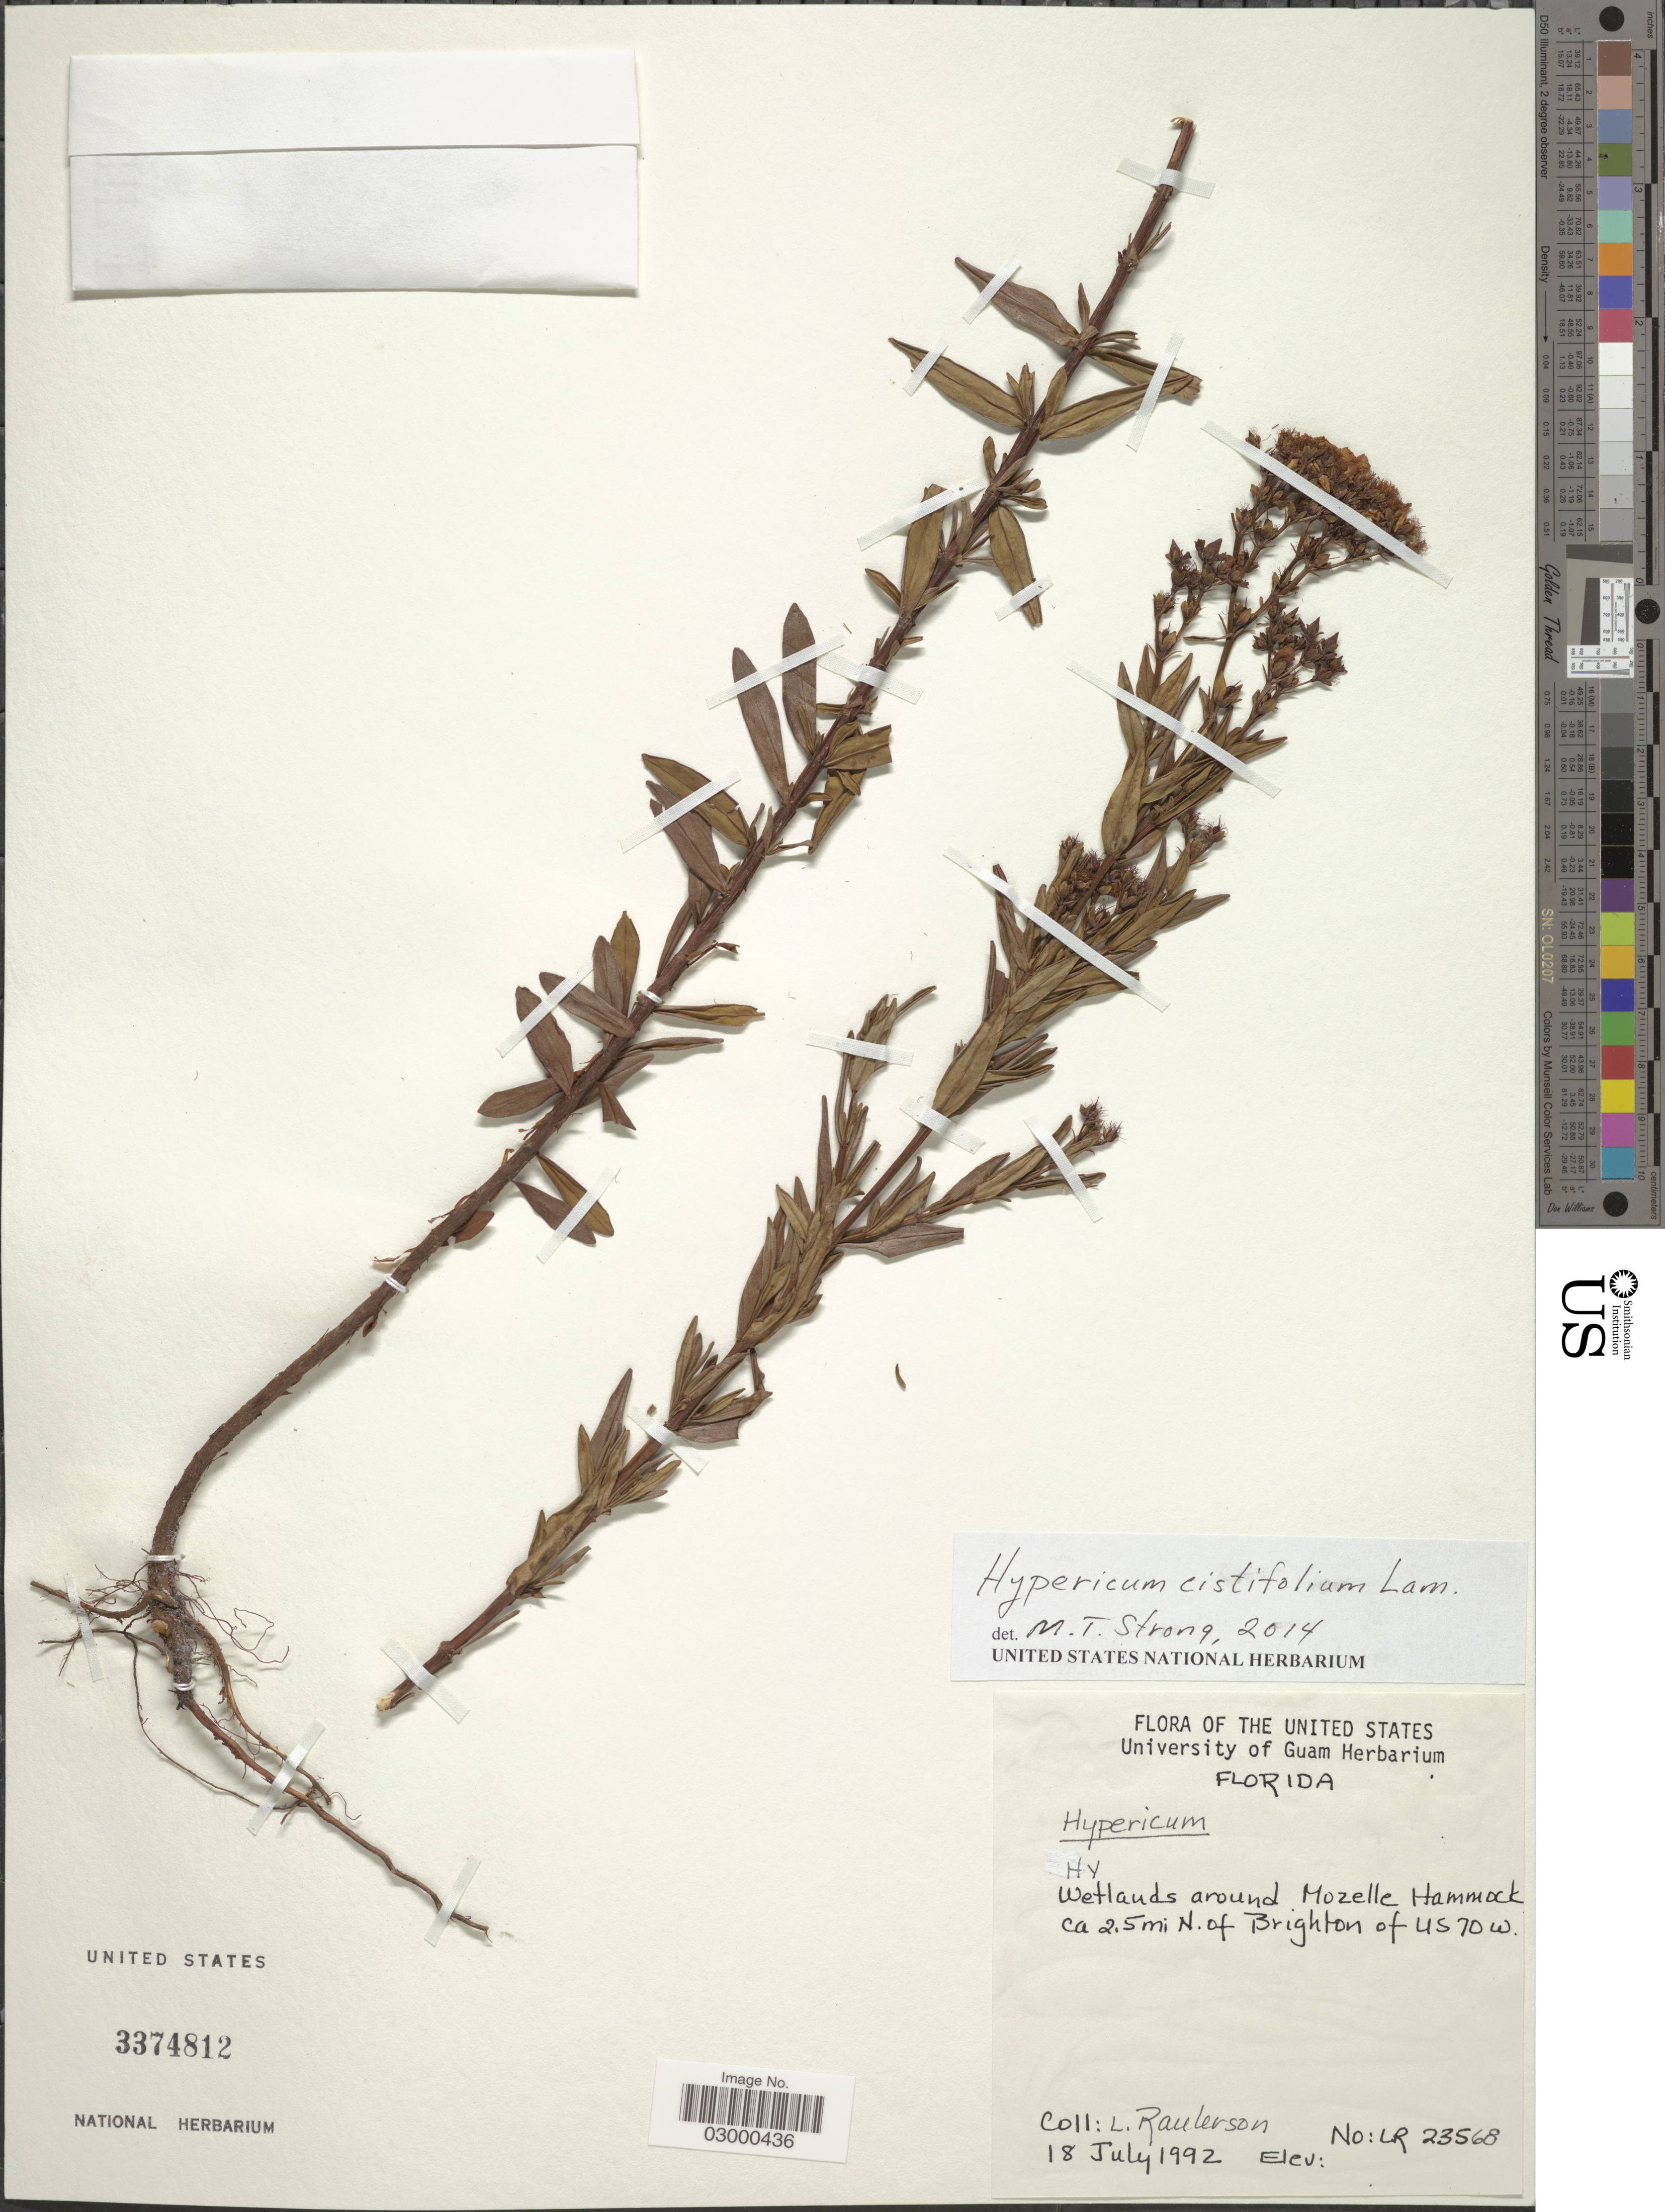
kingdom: Plantae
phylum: Tracheophyta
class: Magnoliopsida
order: Malpighiales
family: Hypericaceae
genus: Hypericum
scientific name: Hypericum cistifolium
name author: Lam.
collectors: L. Raulerson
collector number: LR23568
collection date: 1992-07-18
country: United States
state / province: Florida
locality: Wetlands around Mozelle Hammock ca. 2.5 mi N. of Brighton of US70 W.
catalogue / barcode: US 3374812